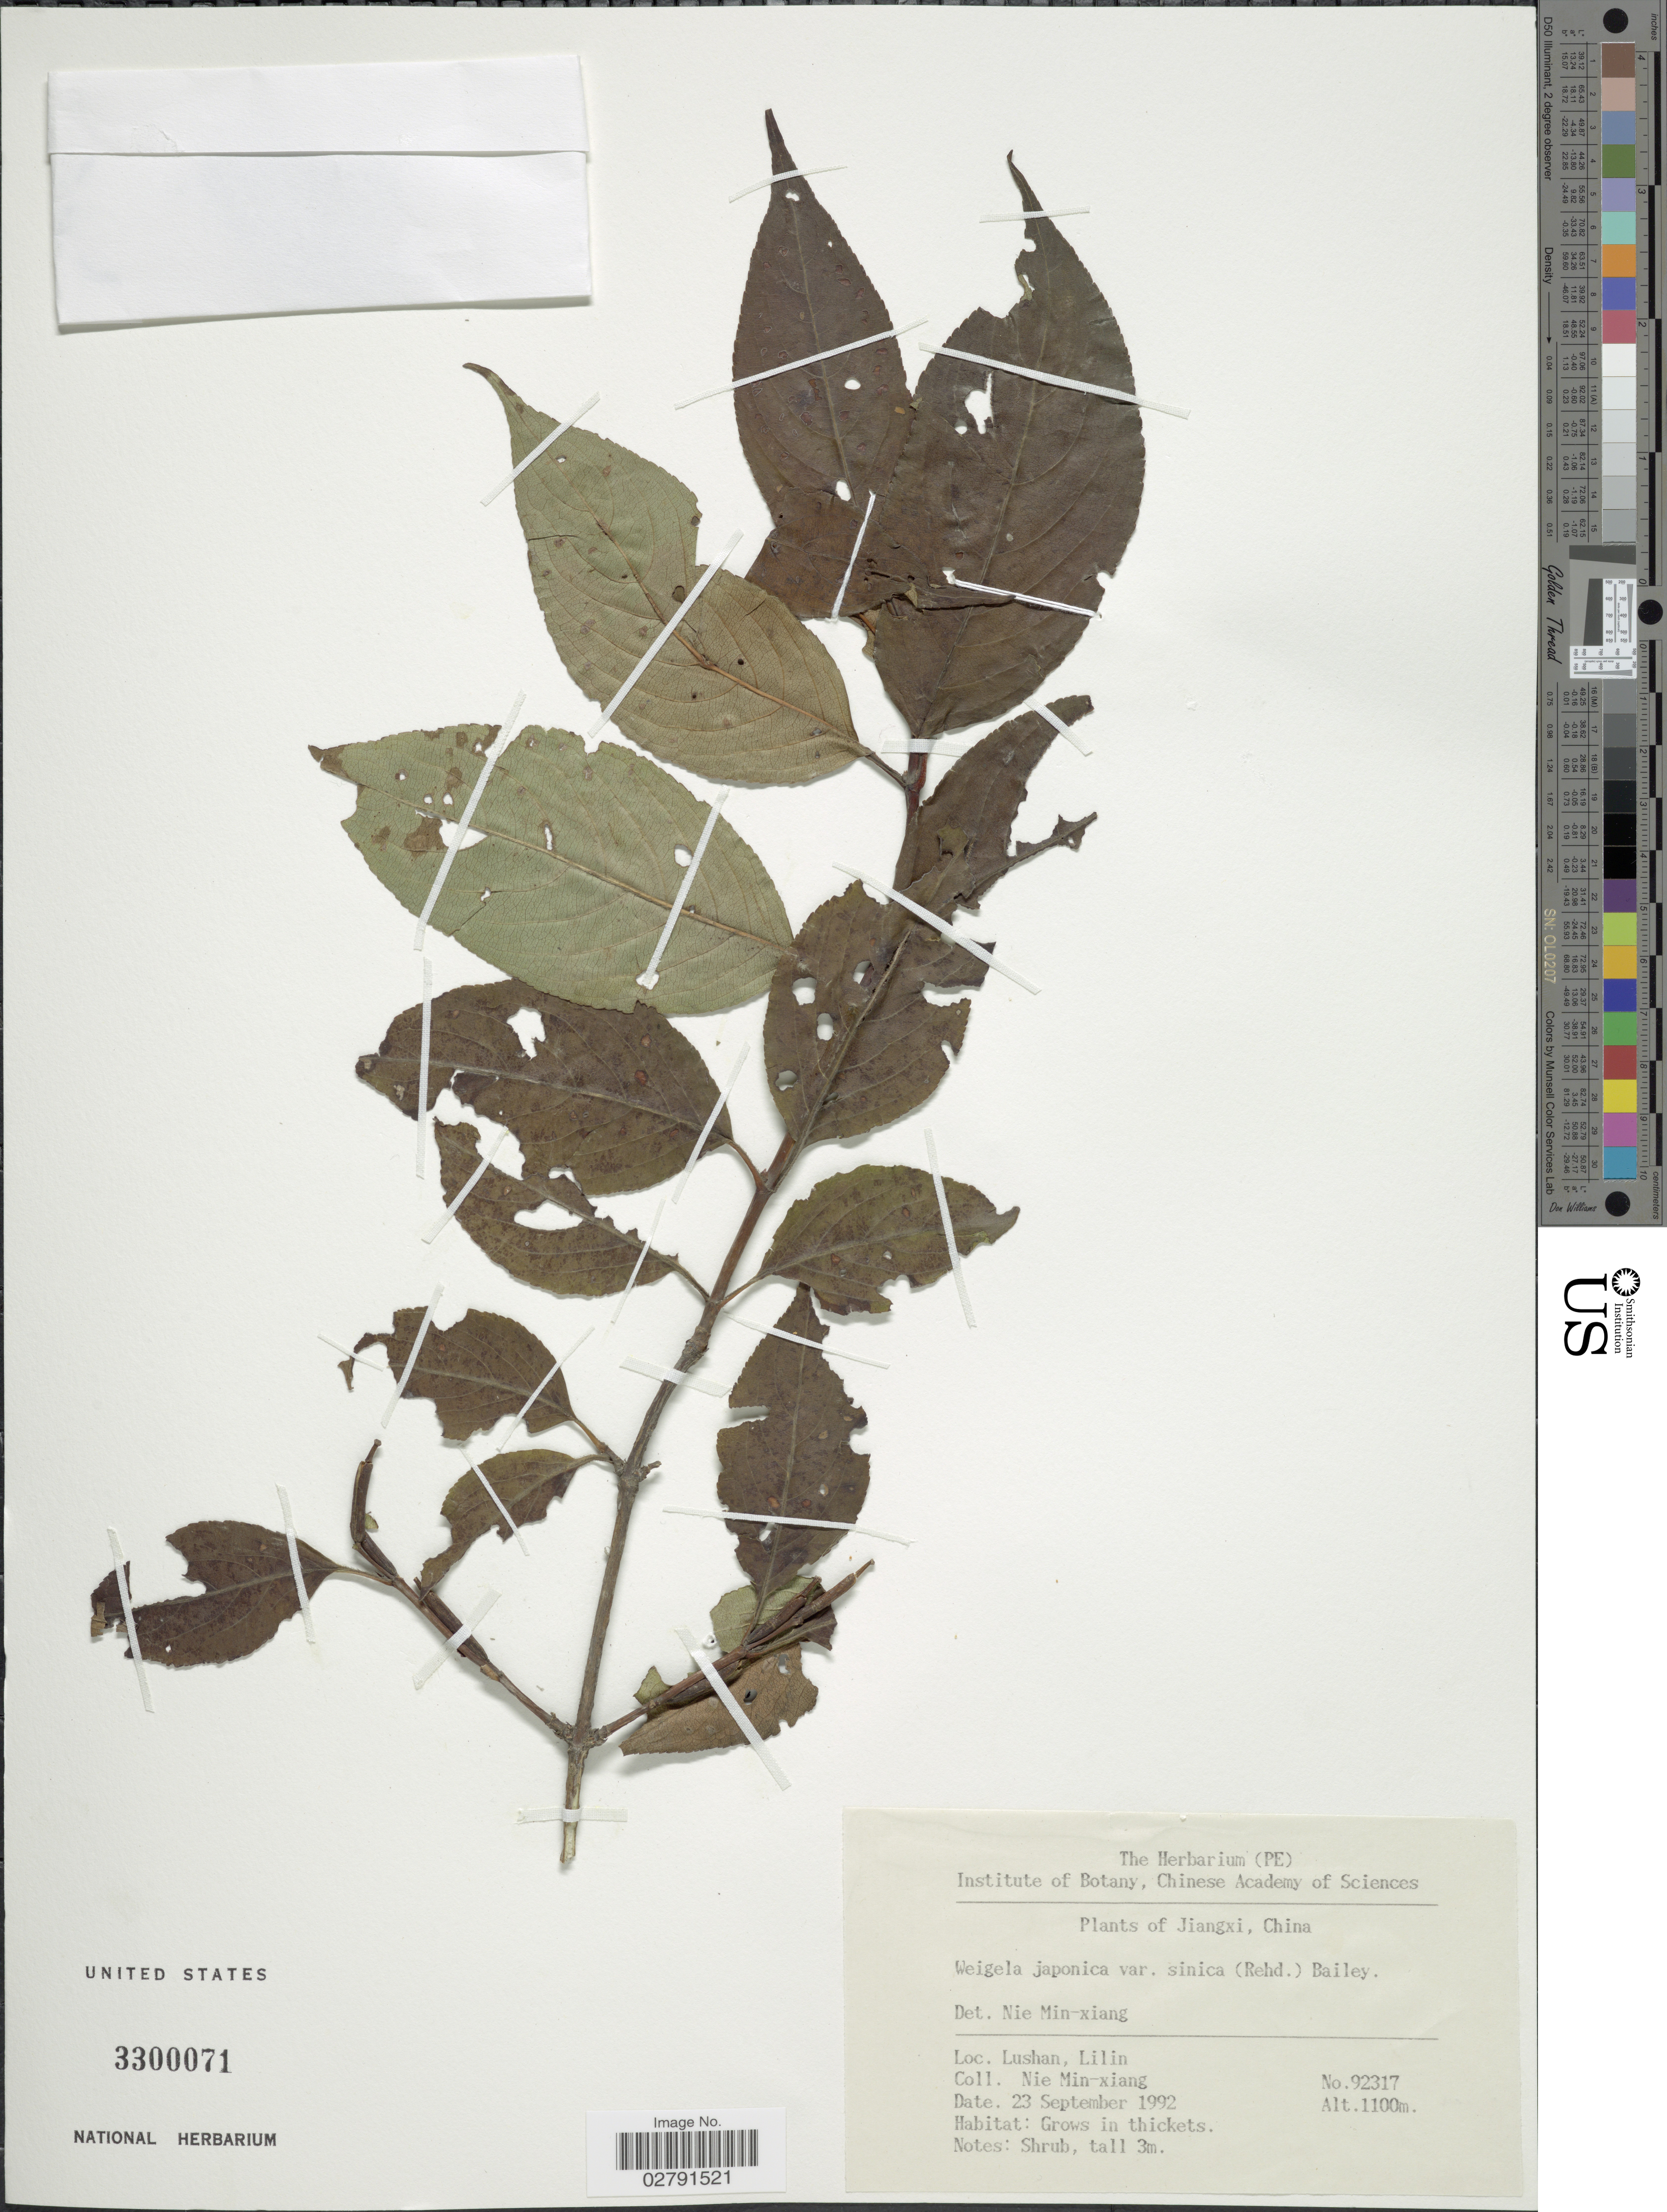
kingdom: Plantae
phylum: Tracheophyta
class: Magnoliopsida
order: Dipsacales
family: Caprifoliaceae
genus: Diervilla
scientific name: Diervilla japonica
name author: (Thunb.) DC.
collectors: M. Nie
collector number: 92317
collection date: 1992-09-23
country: China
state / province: Jiangxi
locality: Lushan, Lilin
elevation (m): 1100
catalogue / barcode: US 3300071